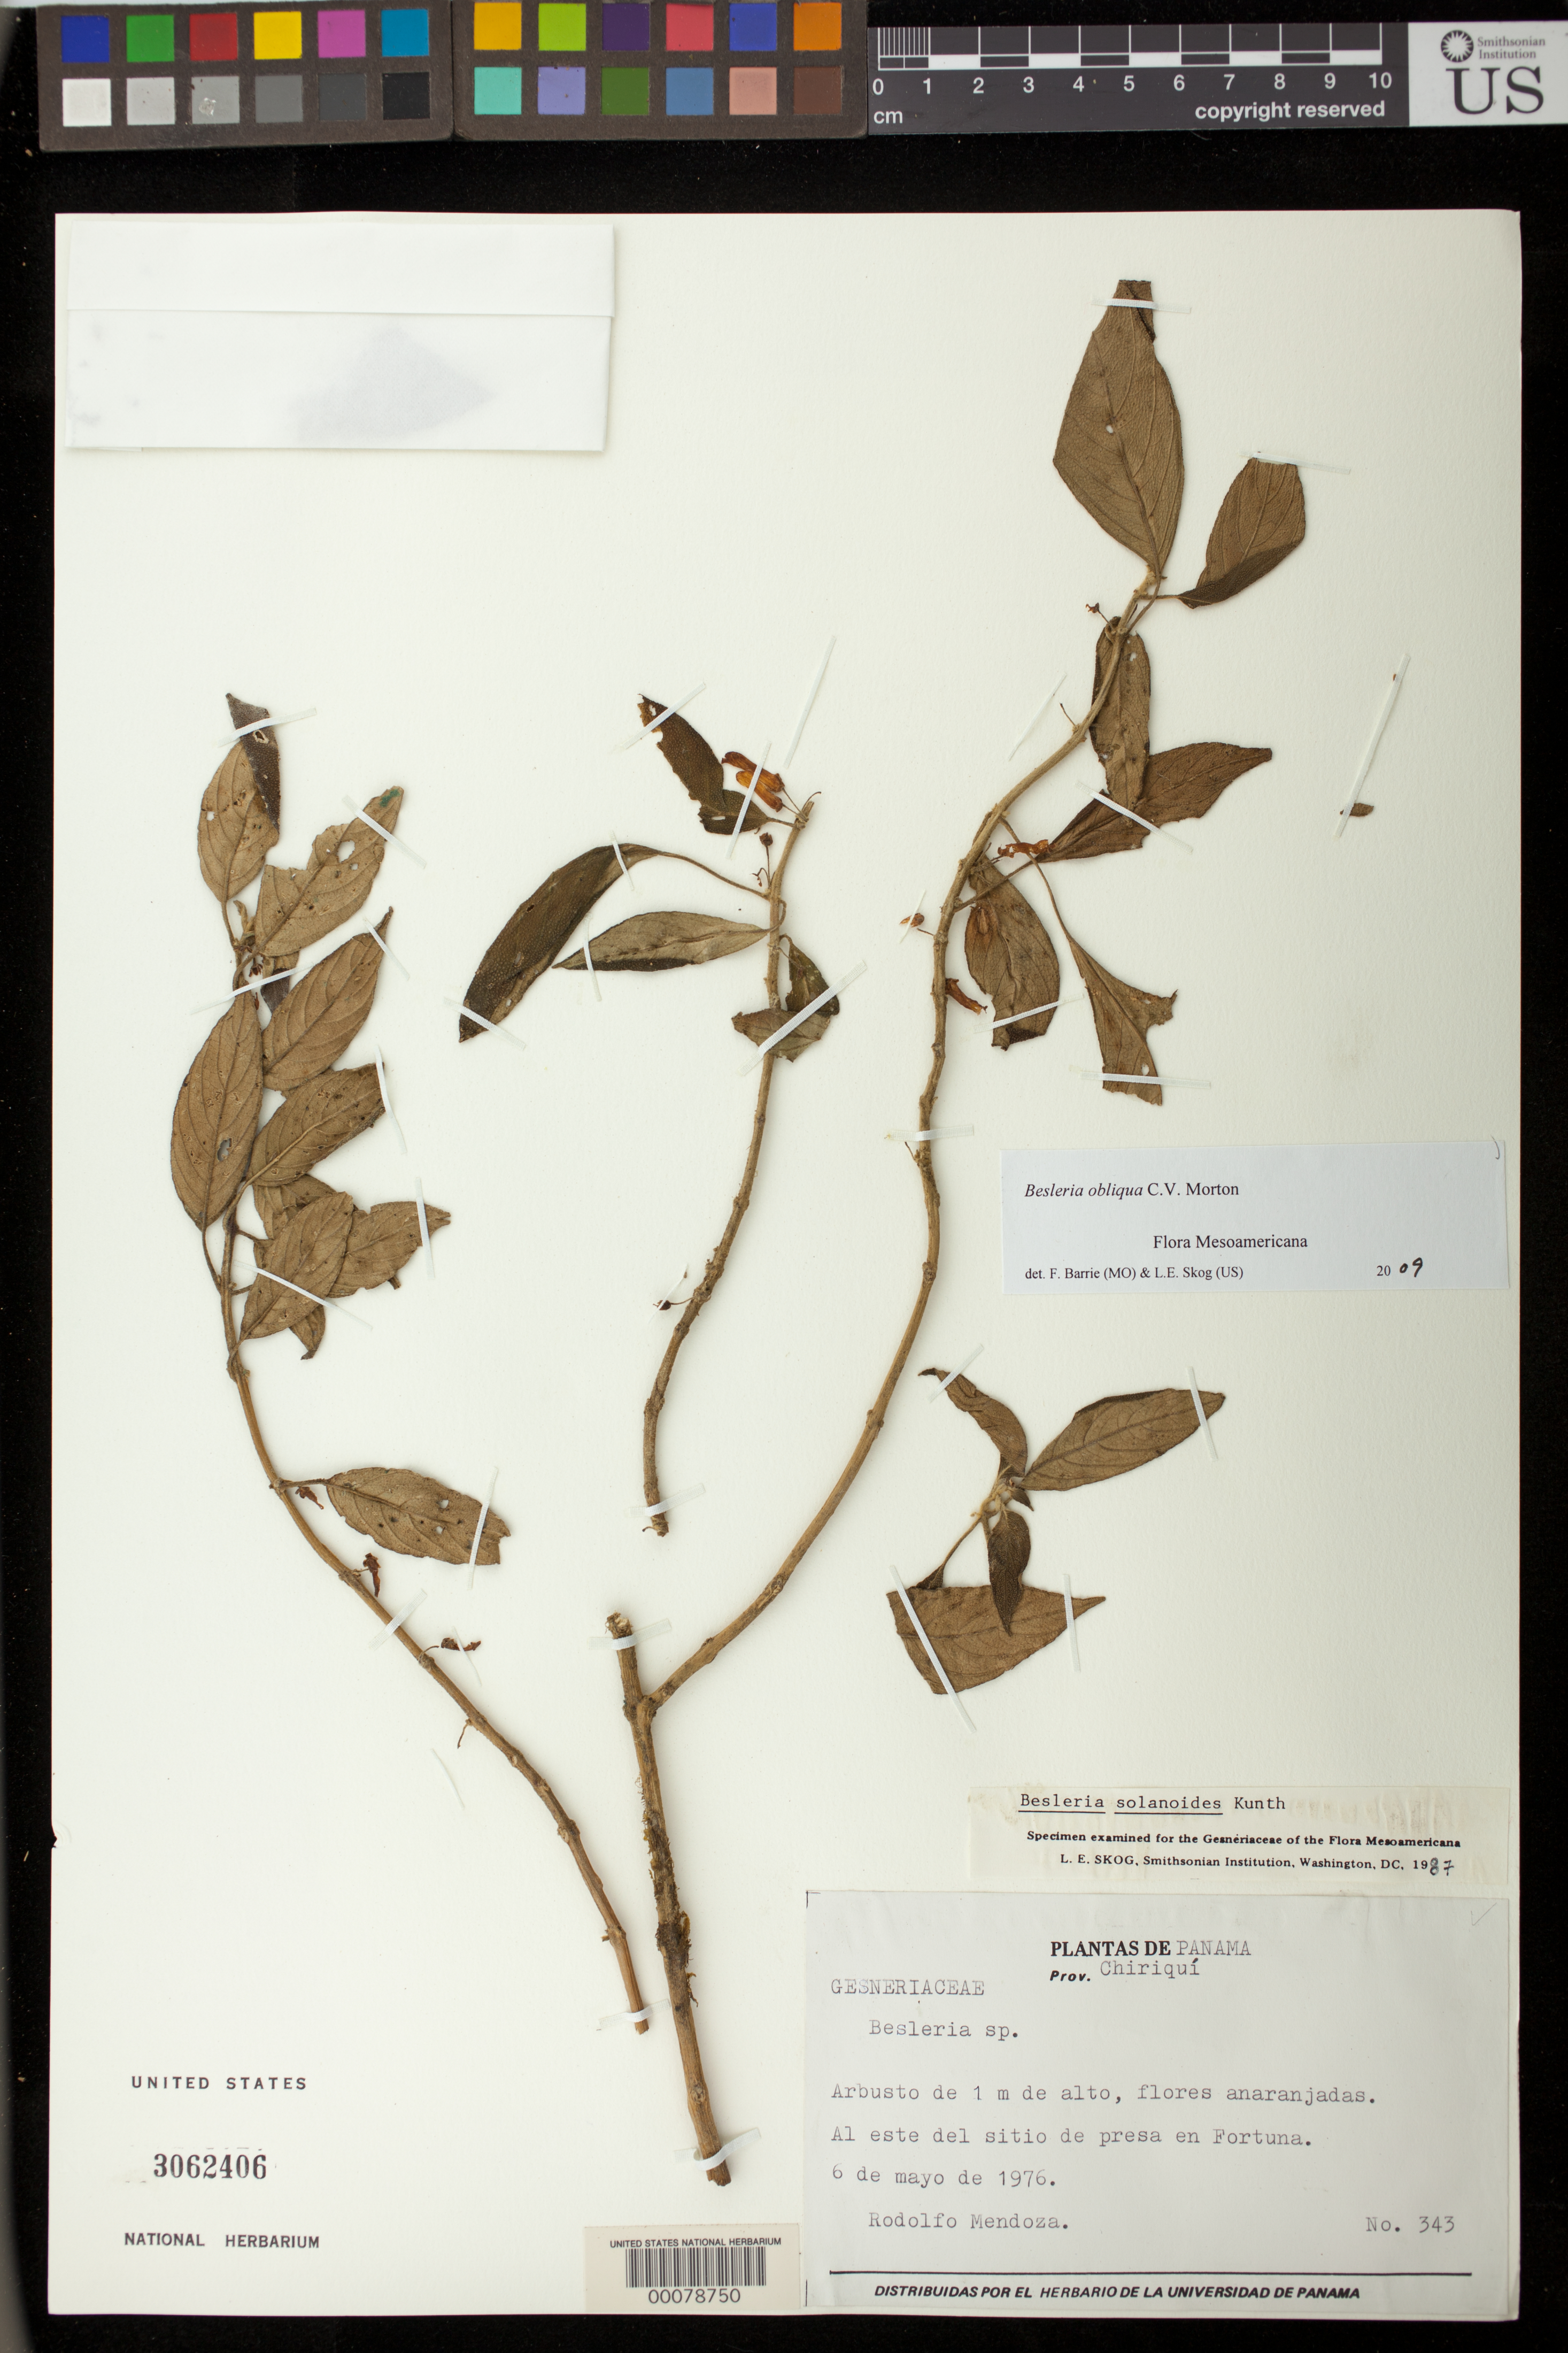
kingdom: Plantae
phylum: Tracheophyta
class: Magnoliopsida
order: Lamiales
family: Gesneriaceae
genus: Besleria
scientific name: Besleria obliqua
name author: C.V. Morton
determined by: Barrie, F. R.; Skog, Laurence E.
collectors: R. Mendoza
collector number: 343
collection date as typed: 06 May 1976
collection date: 1976-05-06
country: Panama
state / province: Chiriquí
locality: Al este del sitio de presa en Fortuna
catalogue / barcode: US 3062406